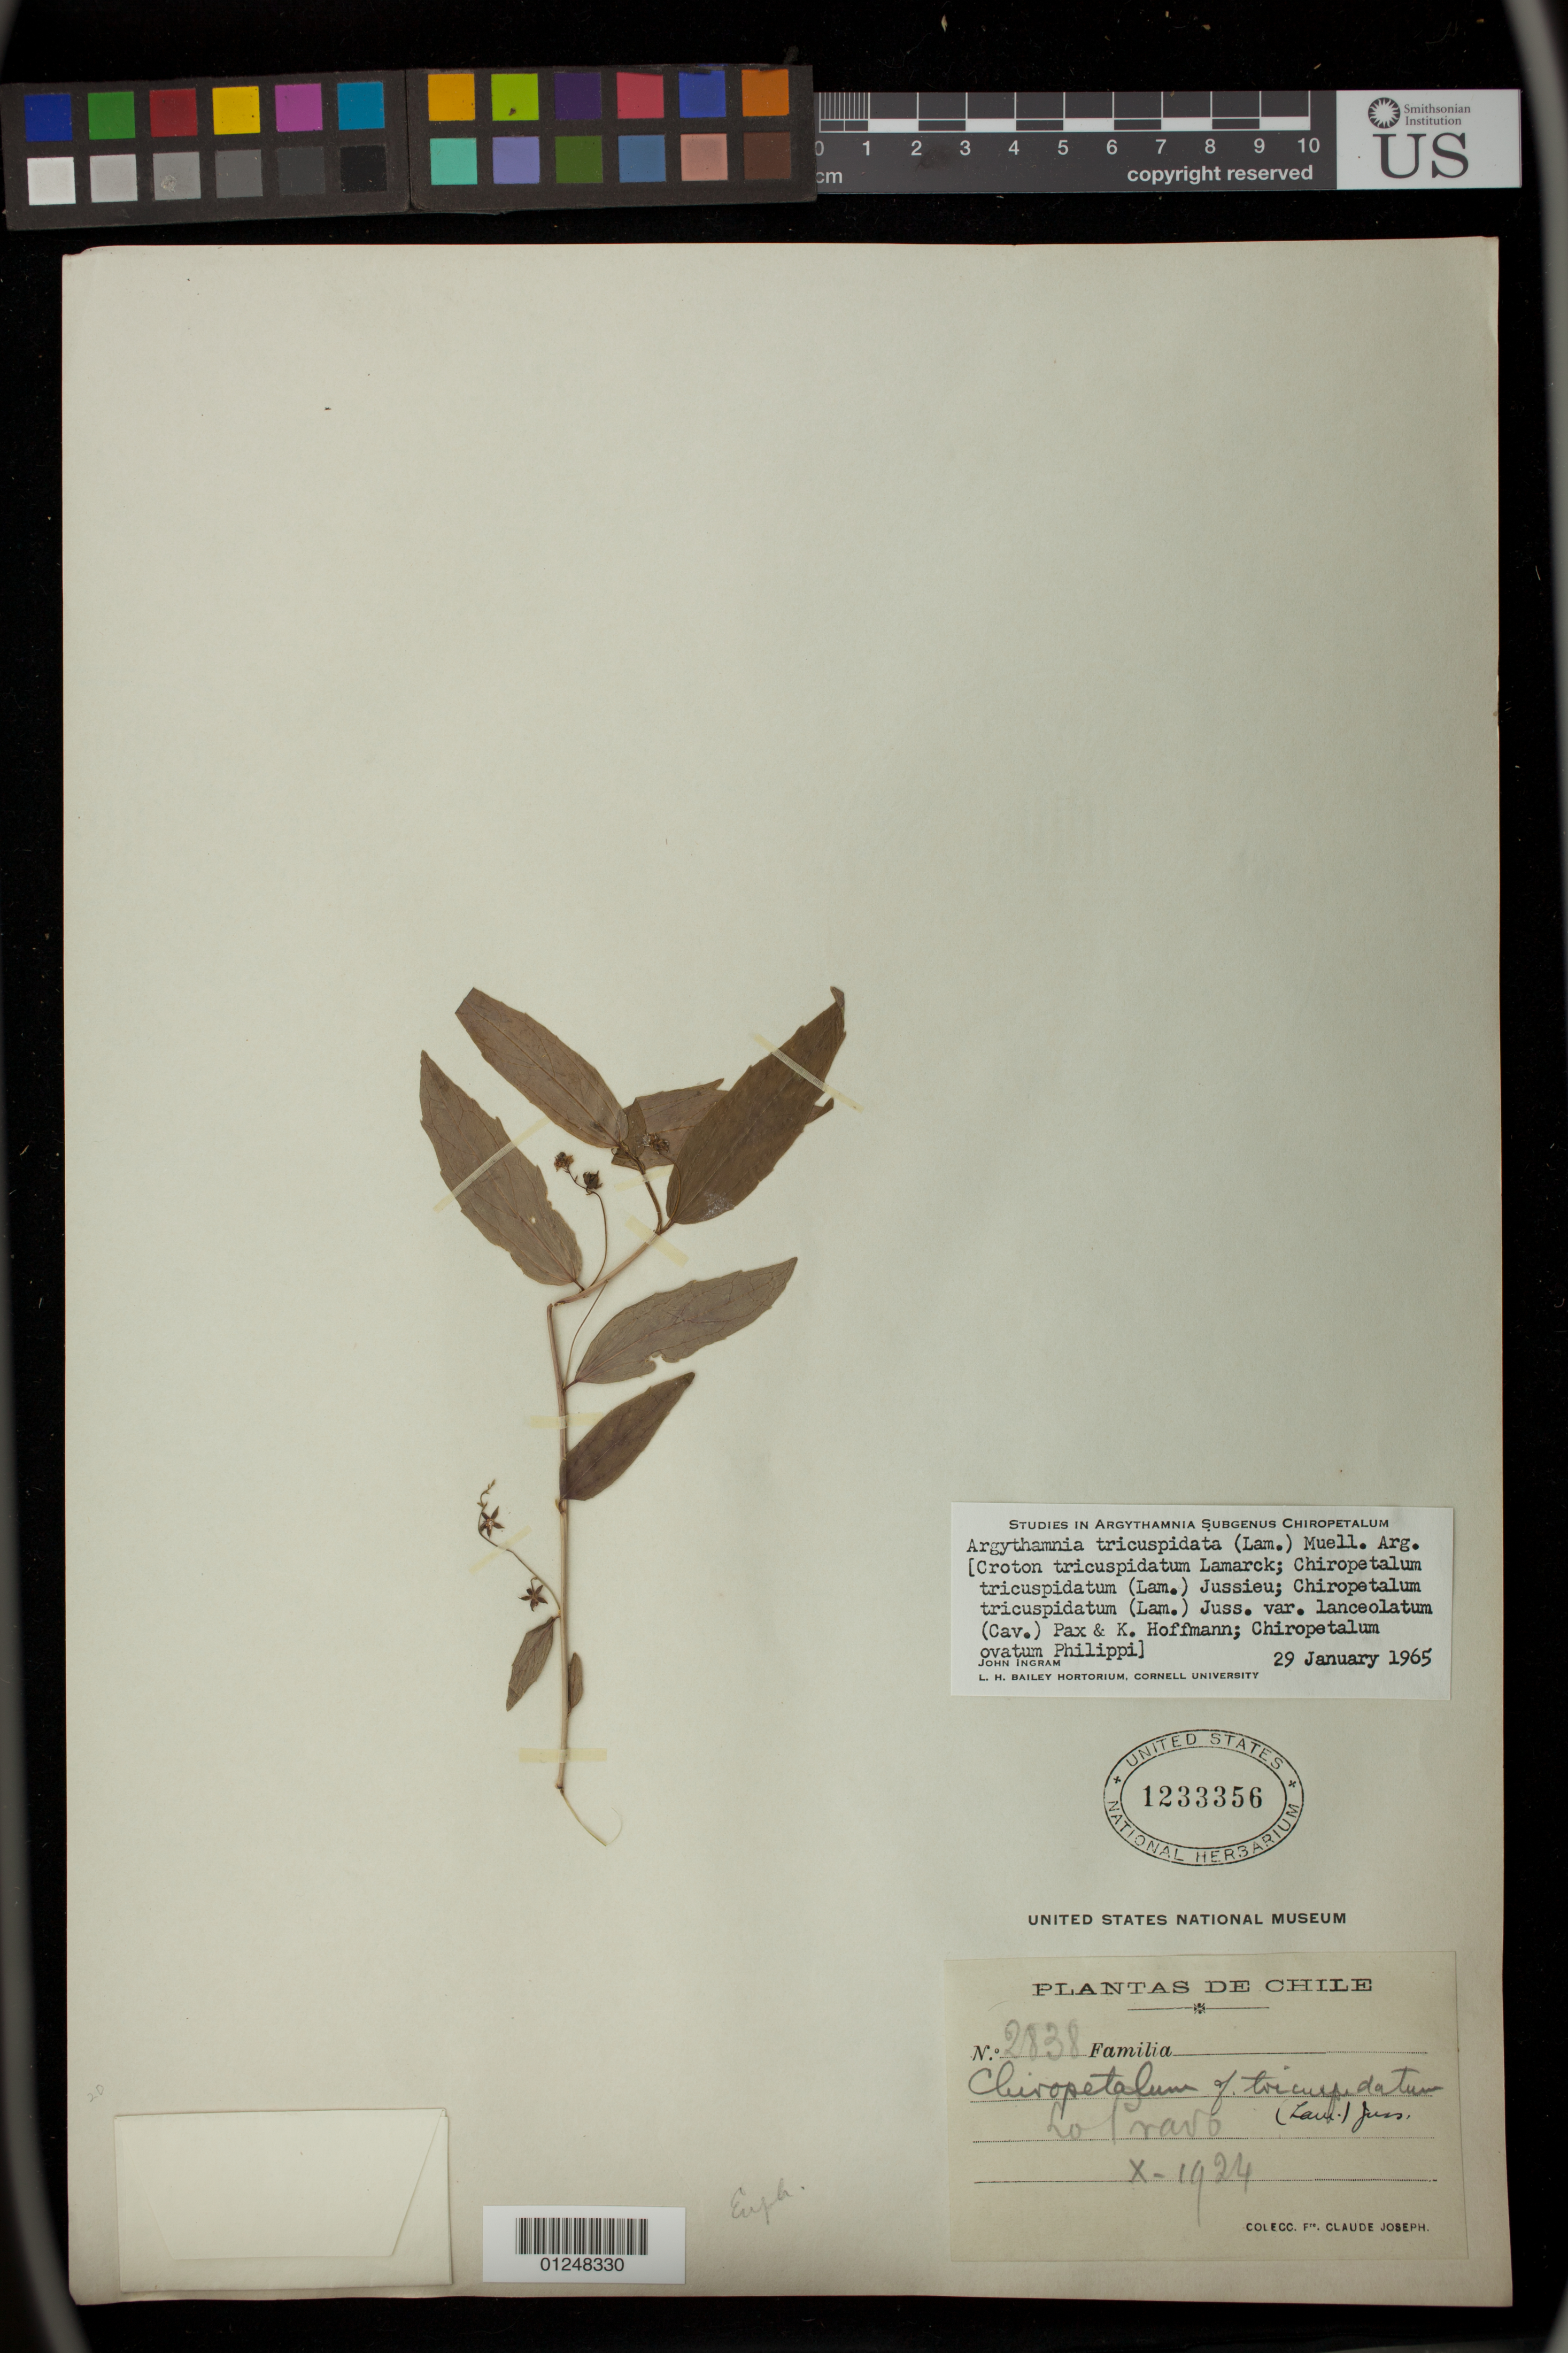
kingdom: Plantae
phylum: Tracheophyta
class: Magnoliopsida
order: Malpighiales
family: Euphorbiaceae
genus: Argythamnia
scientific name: Argythamnia tricuspidata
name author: (Lam.) Müll. Arg.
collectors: Bro. Claude-Joseph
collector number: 2838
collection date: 1924-10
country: Chile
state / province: Región Metropolitana (RM)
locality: Lo Prado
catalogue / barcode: US 1233356